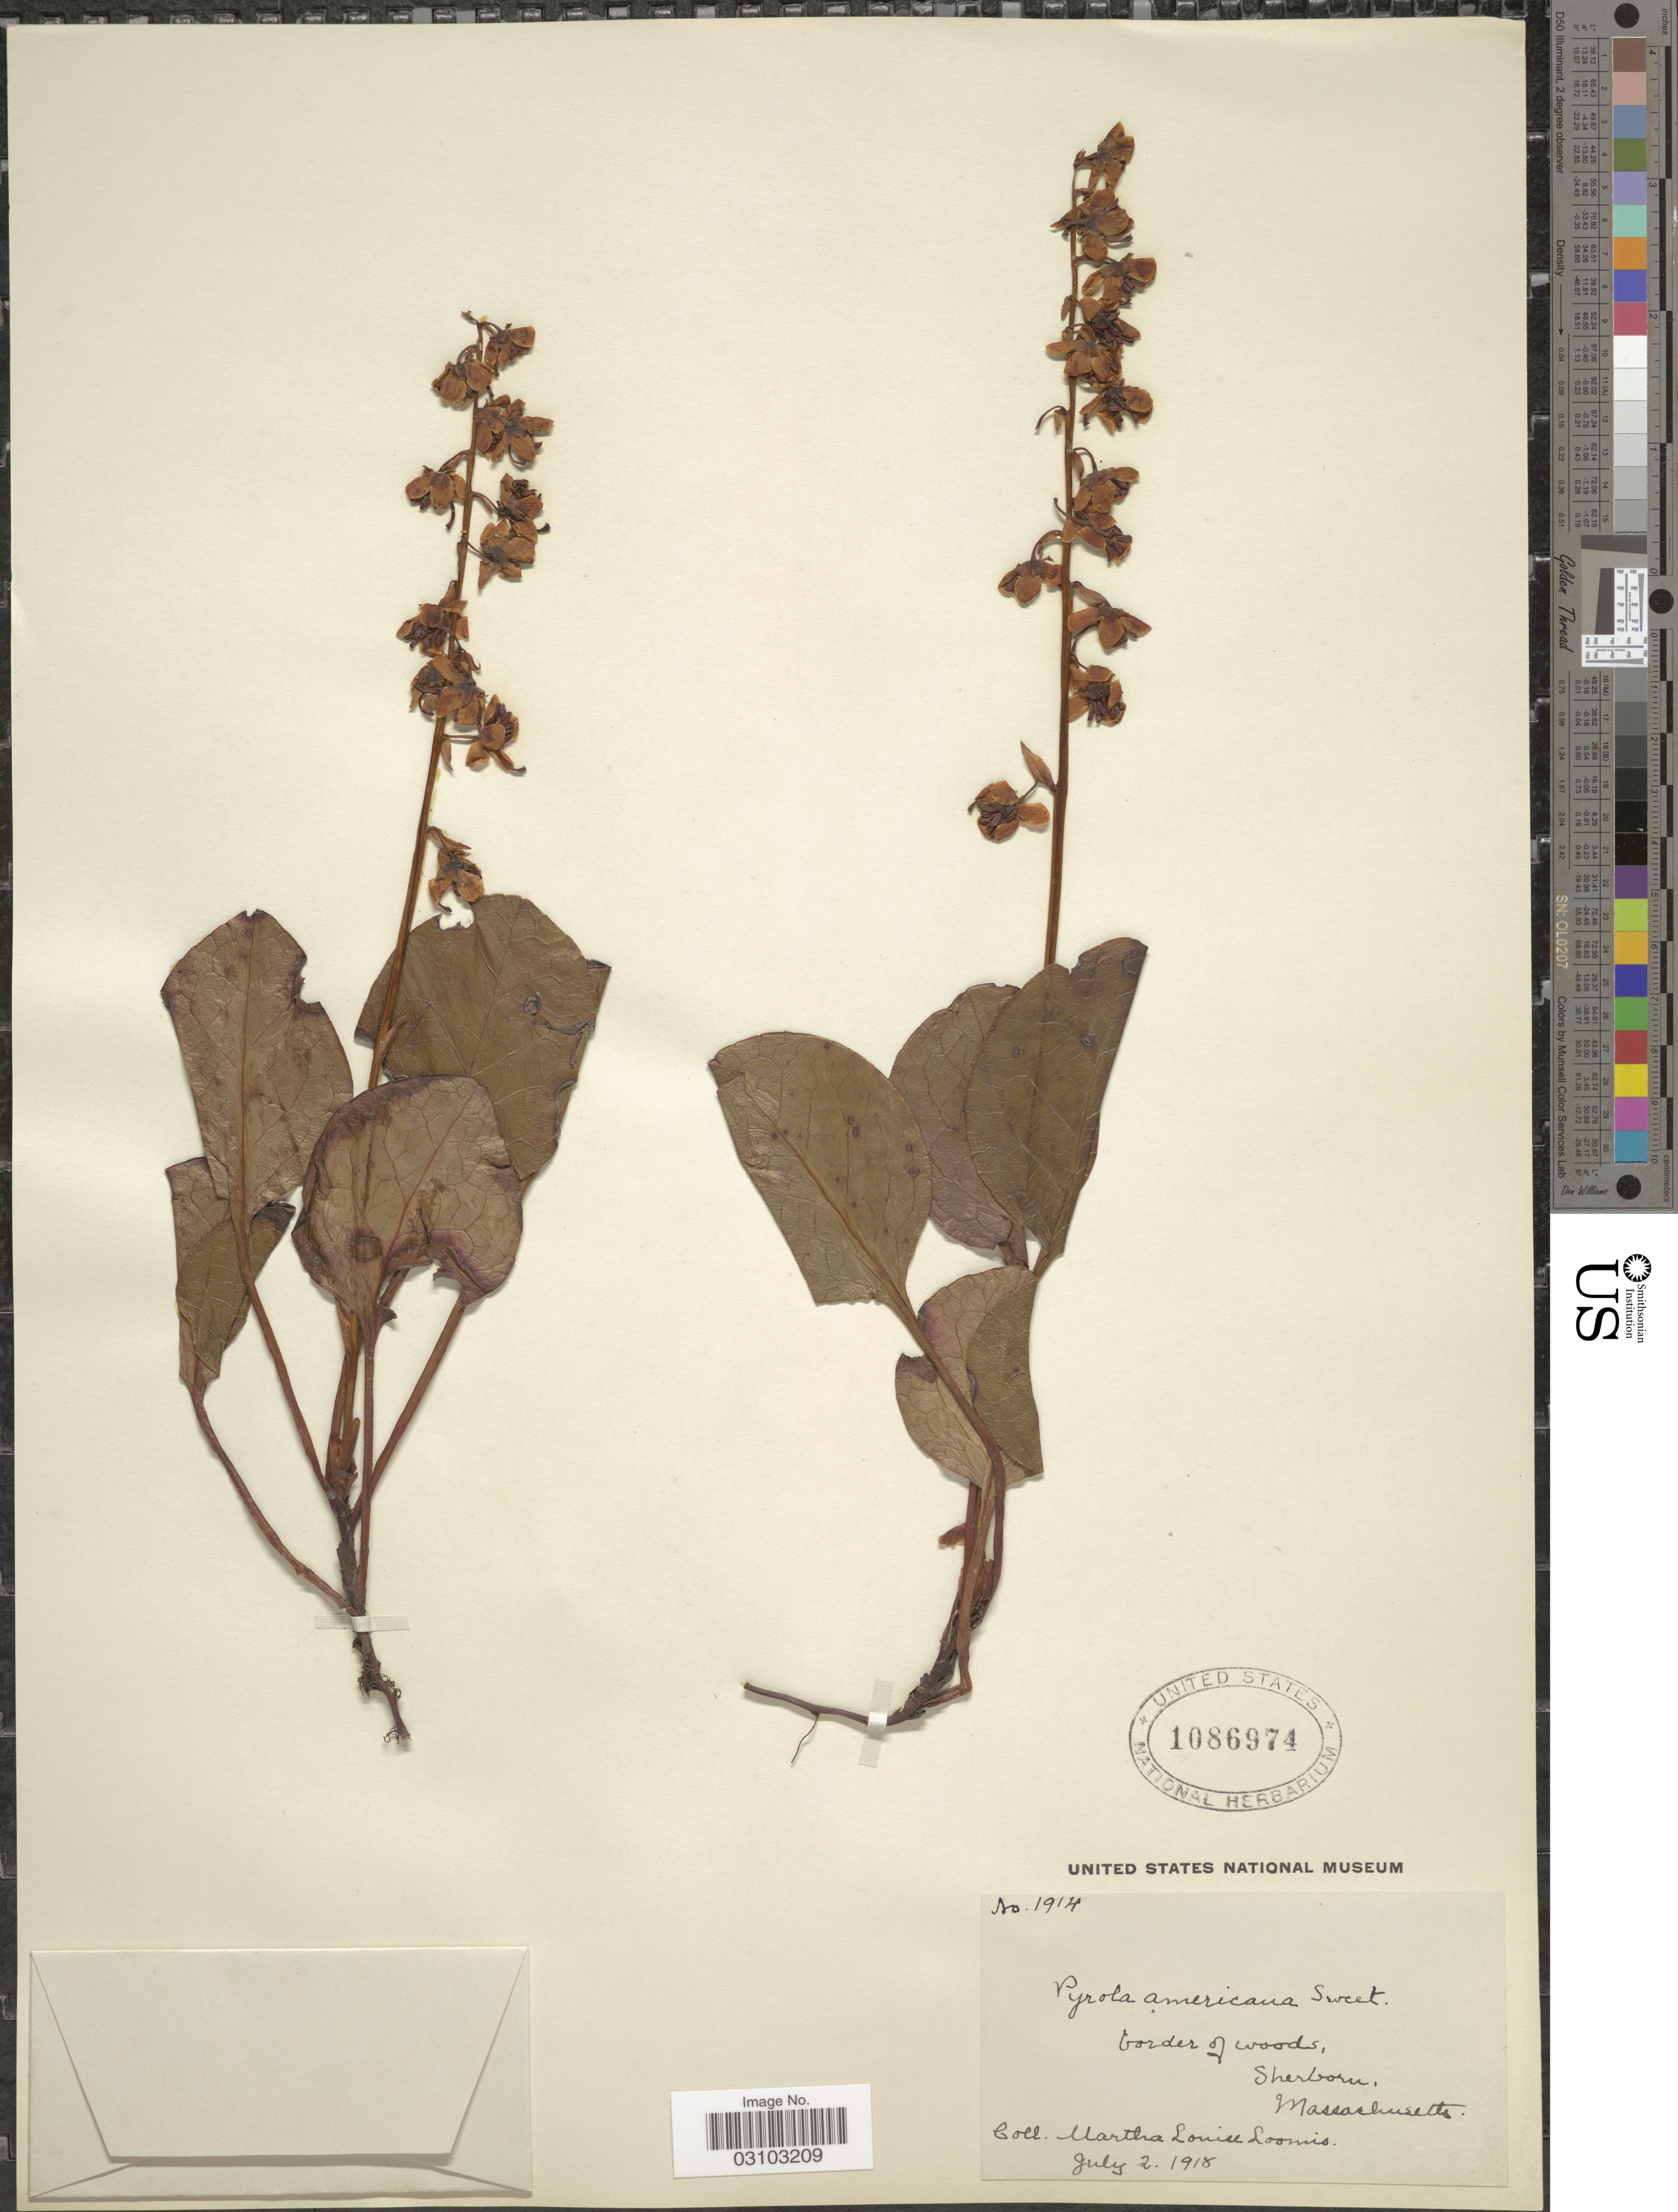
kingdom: Plantae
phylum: Tracheophyta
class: Magnoliopsida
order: Ericales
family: Ericaceae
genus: Pyrola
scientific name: Pyrola americana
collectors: M. L. Loomis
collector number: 1914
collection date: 1918-07-02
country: United States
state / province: Massachusetts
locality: Sherborn.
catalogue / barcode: US 1086974